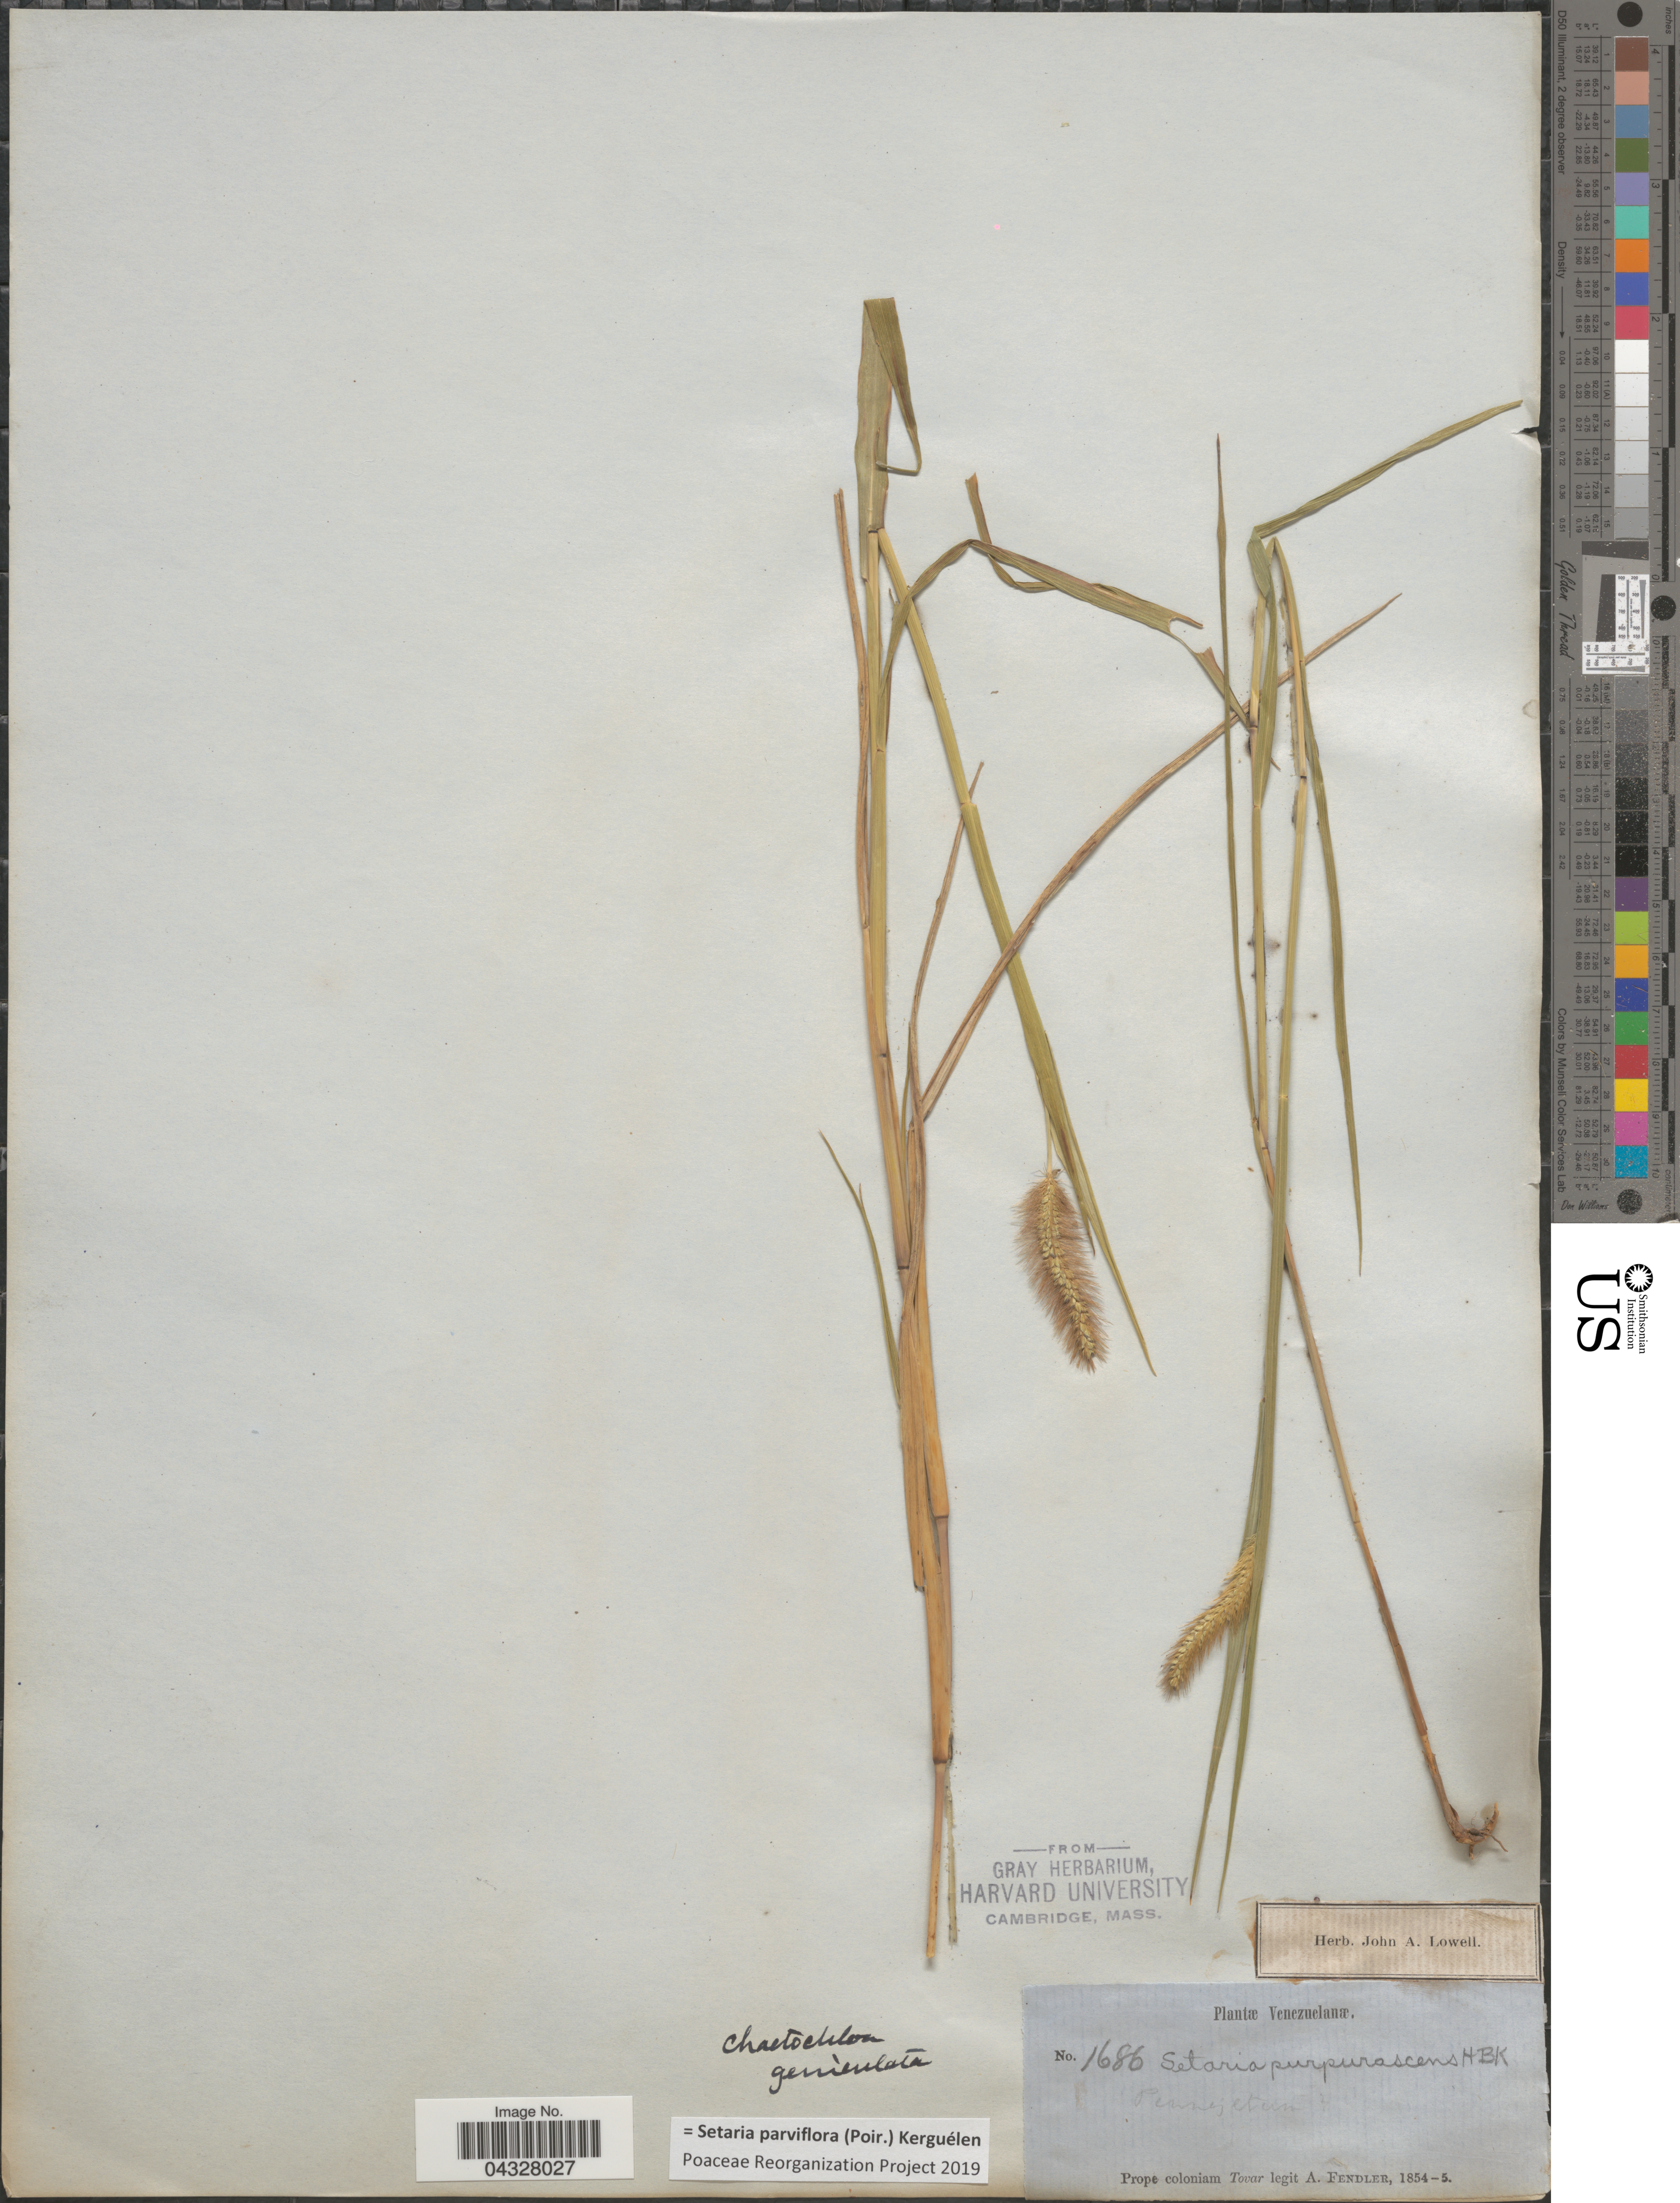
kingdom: Plantae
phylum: Tracheophyta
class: Liliopsida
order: Poales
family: Poaceae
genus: Setaria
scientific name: Setaria parviflora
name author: (Poir.) Kerguélen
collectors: A. Fendler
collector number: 1686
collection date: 1854/1855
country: Venezuela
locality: Prope coloniam Tovar.